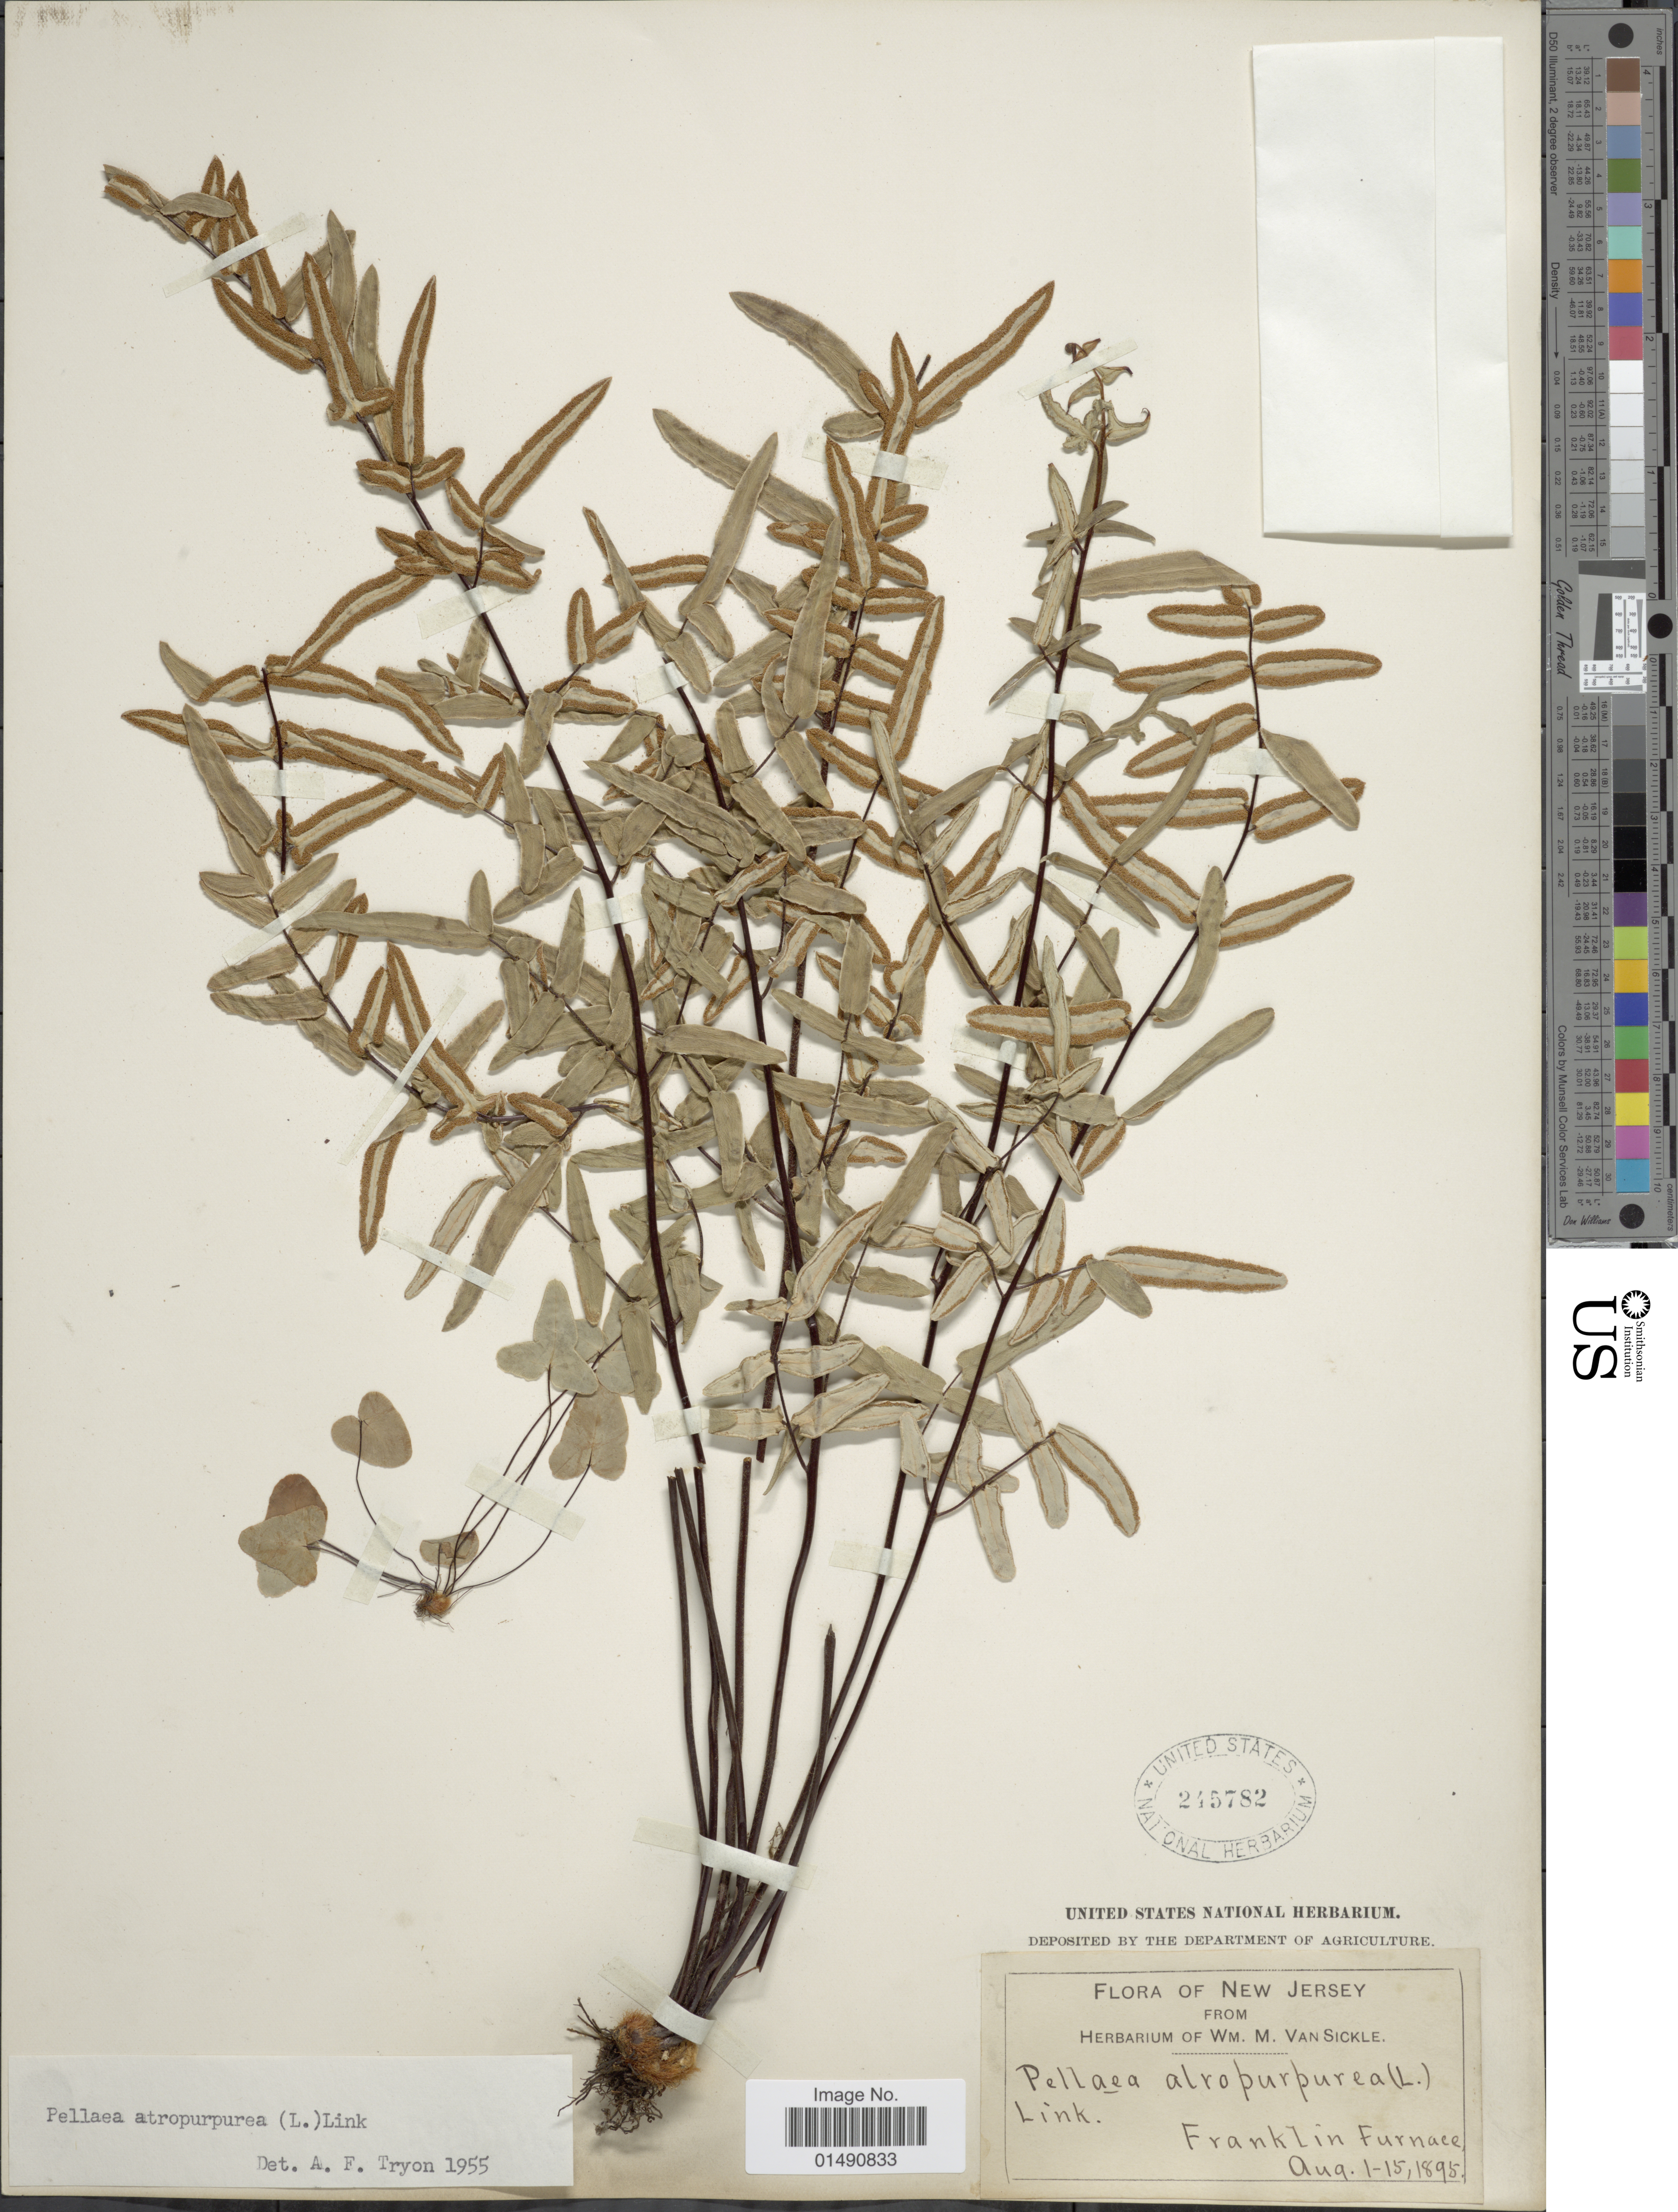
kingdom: Plantae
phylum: Tracheophyta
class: Polypodiopsida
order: Polypodiales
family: Pteridaceae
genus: Pellaea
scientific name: Pellaea atropurpurea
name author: (L.) Link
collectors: W. M. Van Sickle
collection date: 1895-08-01/1895-08-15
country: United States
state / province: New Jersey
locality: Franklin Furnace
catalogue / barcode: US 215782